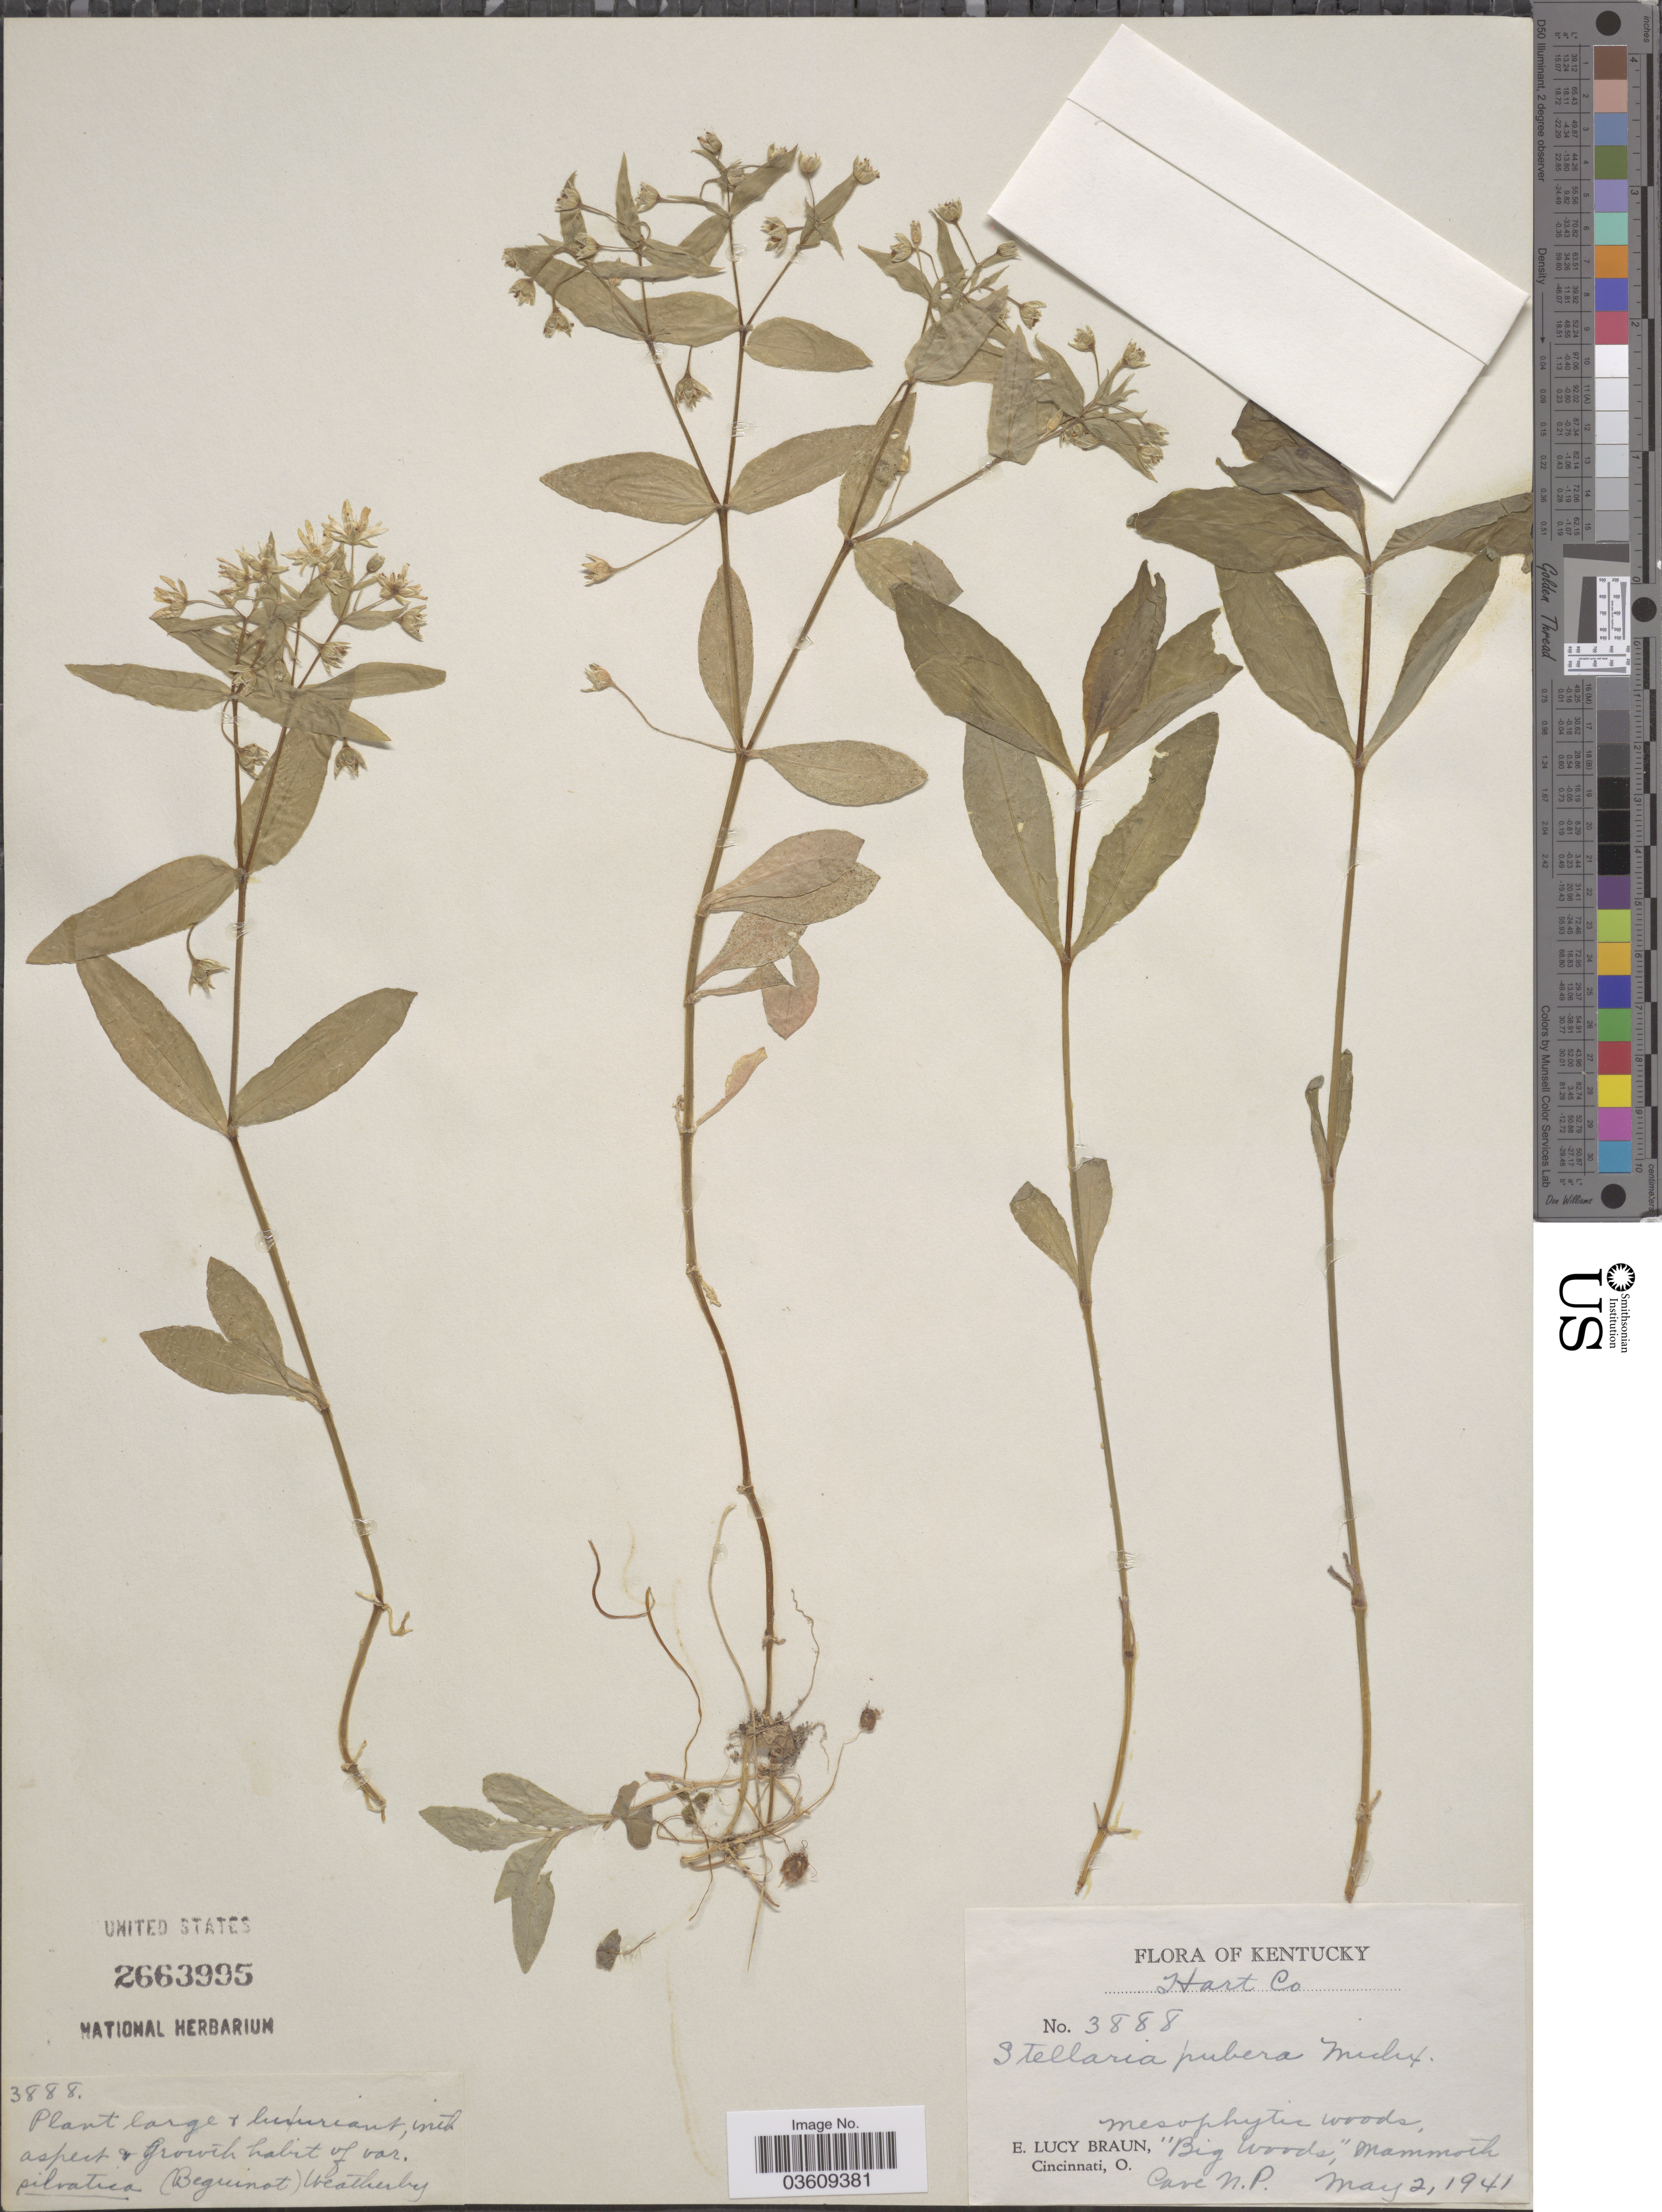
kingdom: Plantae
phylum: Tracheophyta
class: Magnoliopsida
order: Caryophyllales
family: Caryophyllaceae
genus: Stellaria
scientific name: Stellaria pubera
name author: Michx.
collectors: E. L. Braun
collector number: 3888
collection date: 1941-05-02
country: United States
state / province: Kentucky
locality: Hart Co. Mammoth Cave N.P.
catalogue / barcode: US 2663995